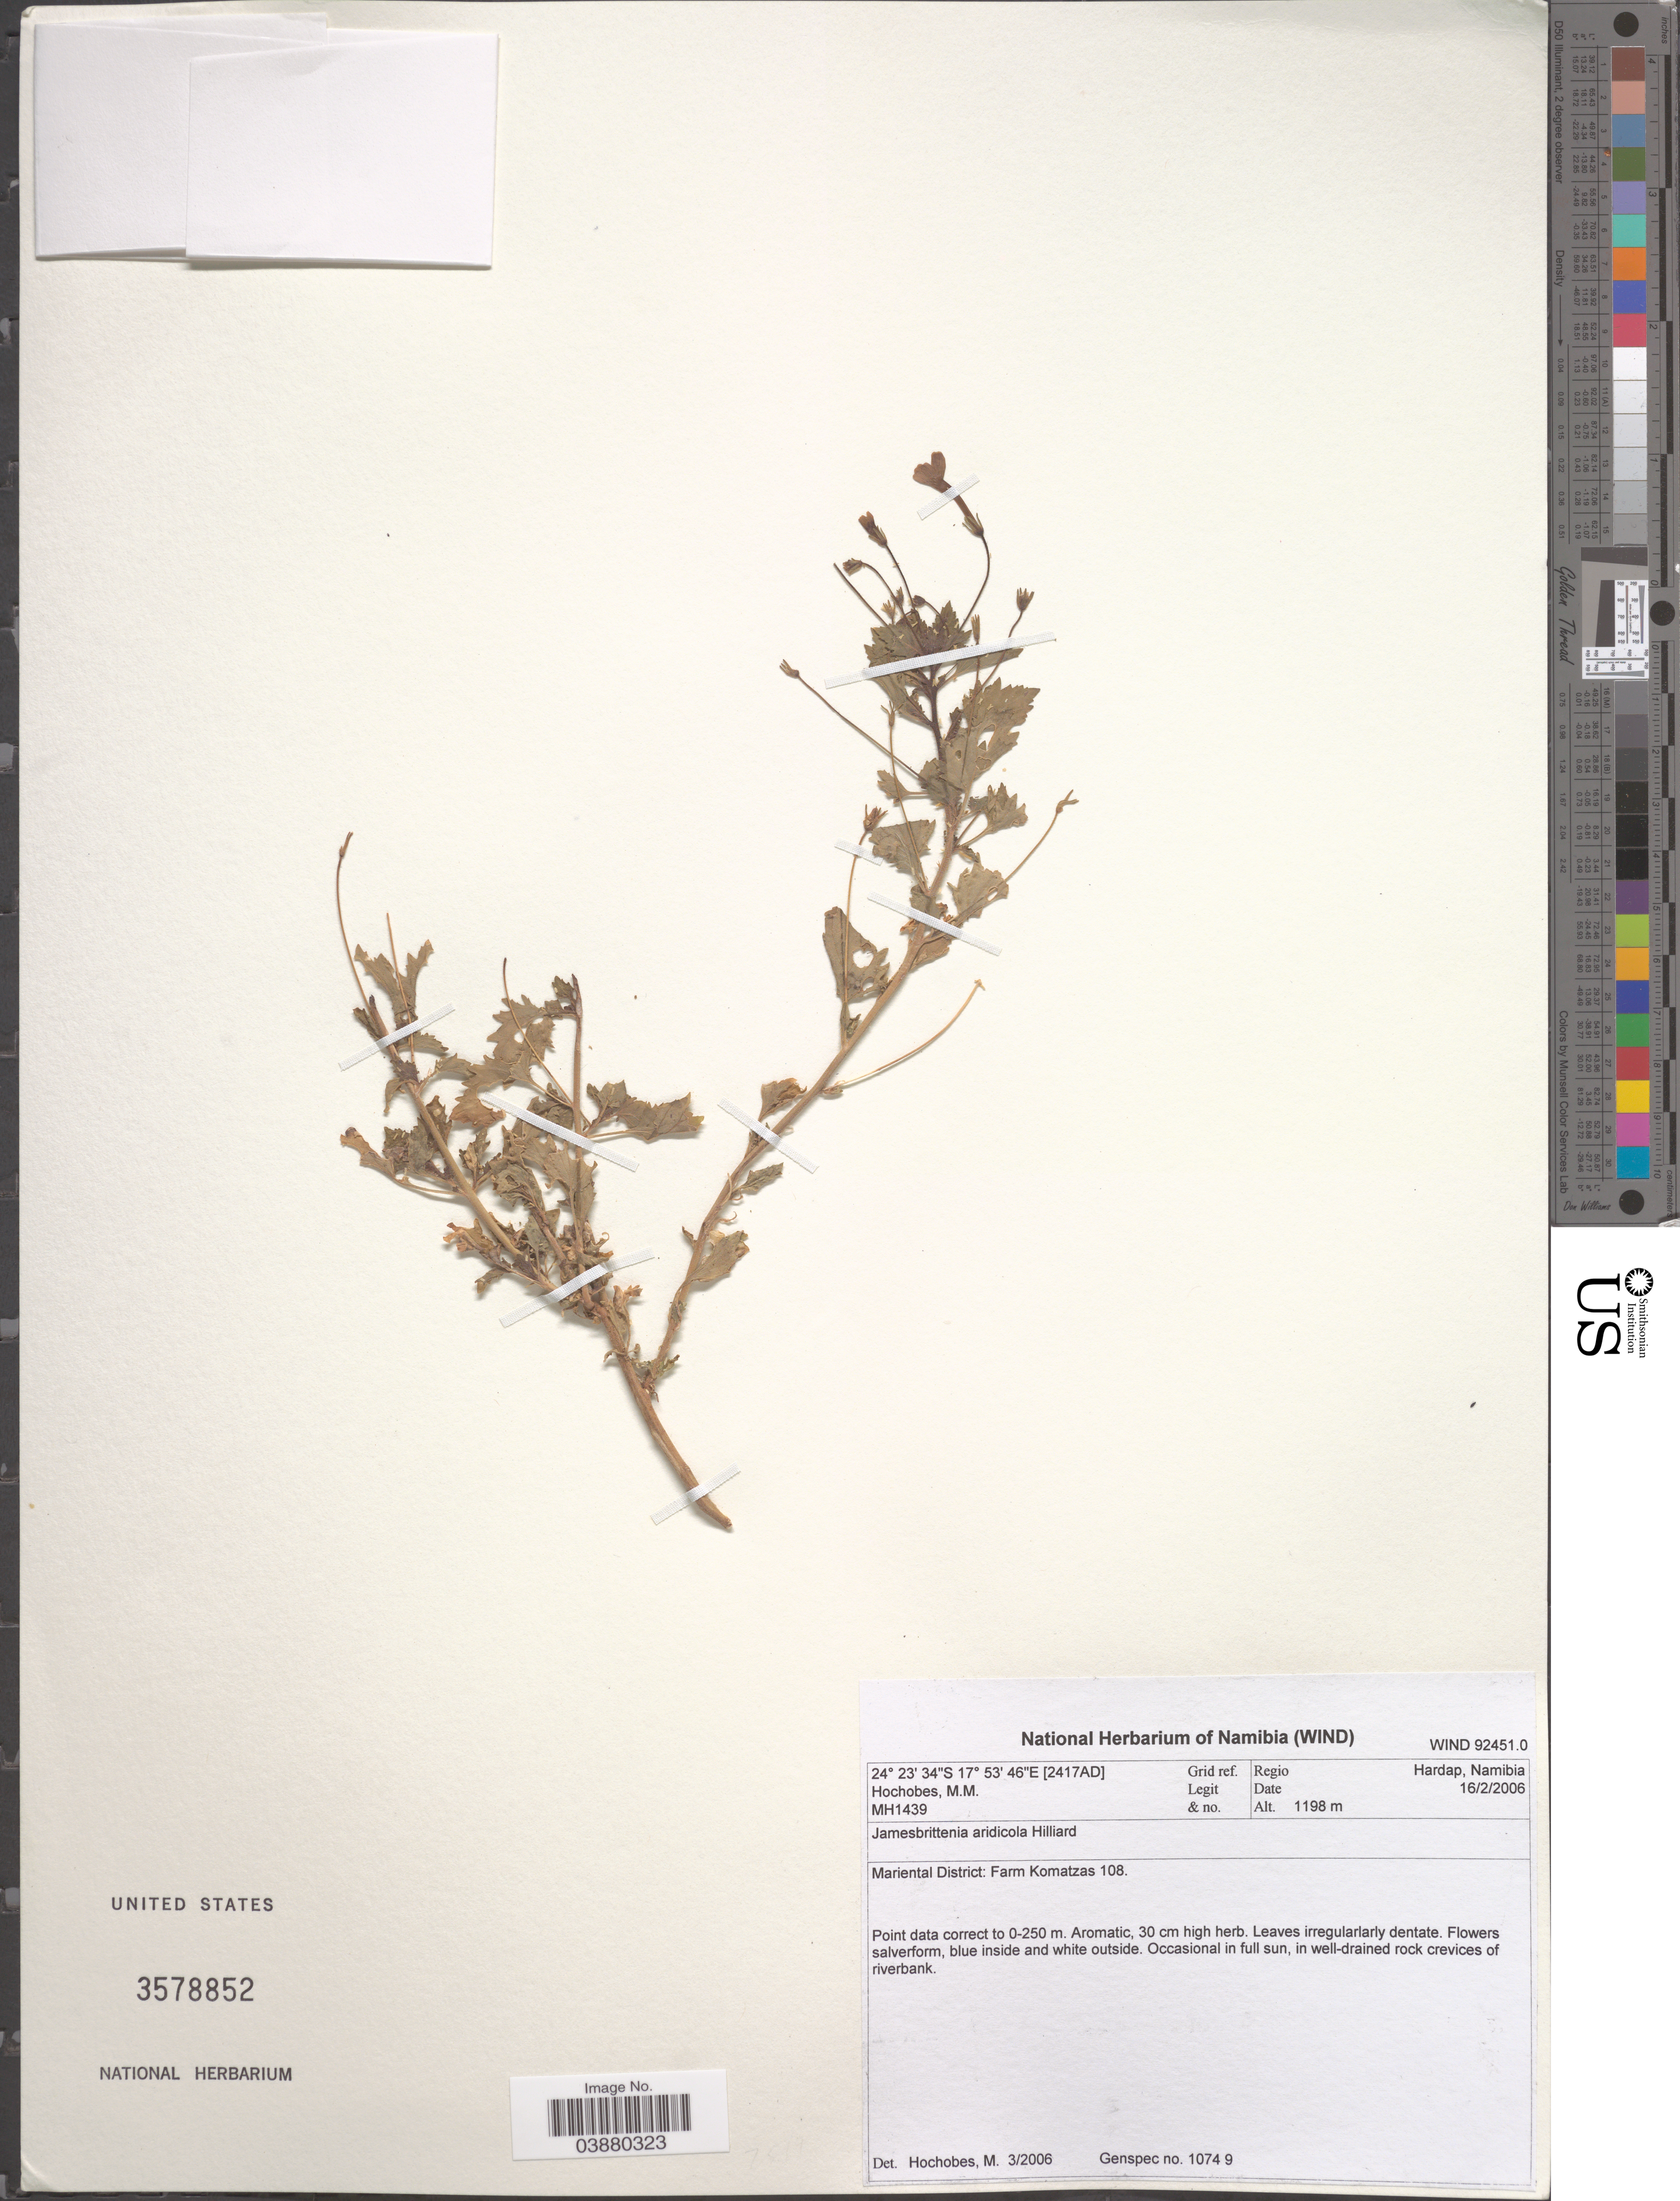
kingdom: Plantae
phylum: Tracheophyta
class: Magnoliopsida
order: Lamiales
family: Scrophulariaceae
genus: Jamesbrittenia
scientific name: Jamesbrittenia aridicola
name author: Hilliard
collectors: M. Hochobes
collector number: MH1439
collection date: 2006-02-16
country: Namibia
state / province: Hardap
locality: [2417AD] Grid ref. Regio Hardap. Mariental District: Farm Komatzas 108.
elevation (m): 1198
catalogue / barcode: US 3578852